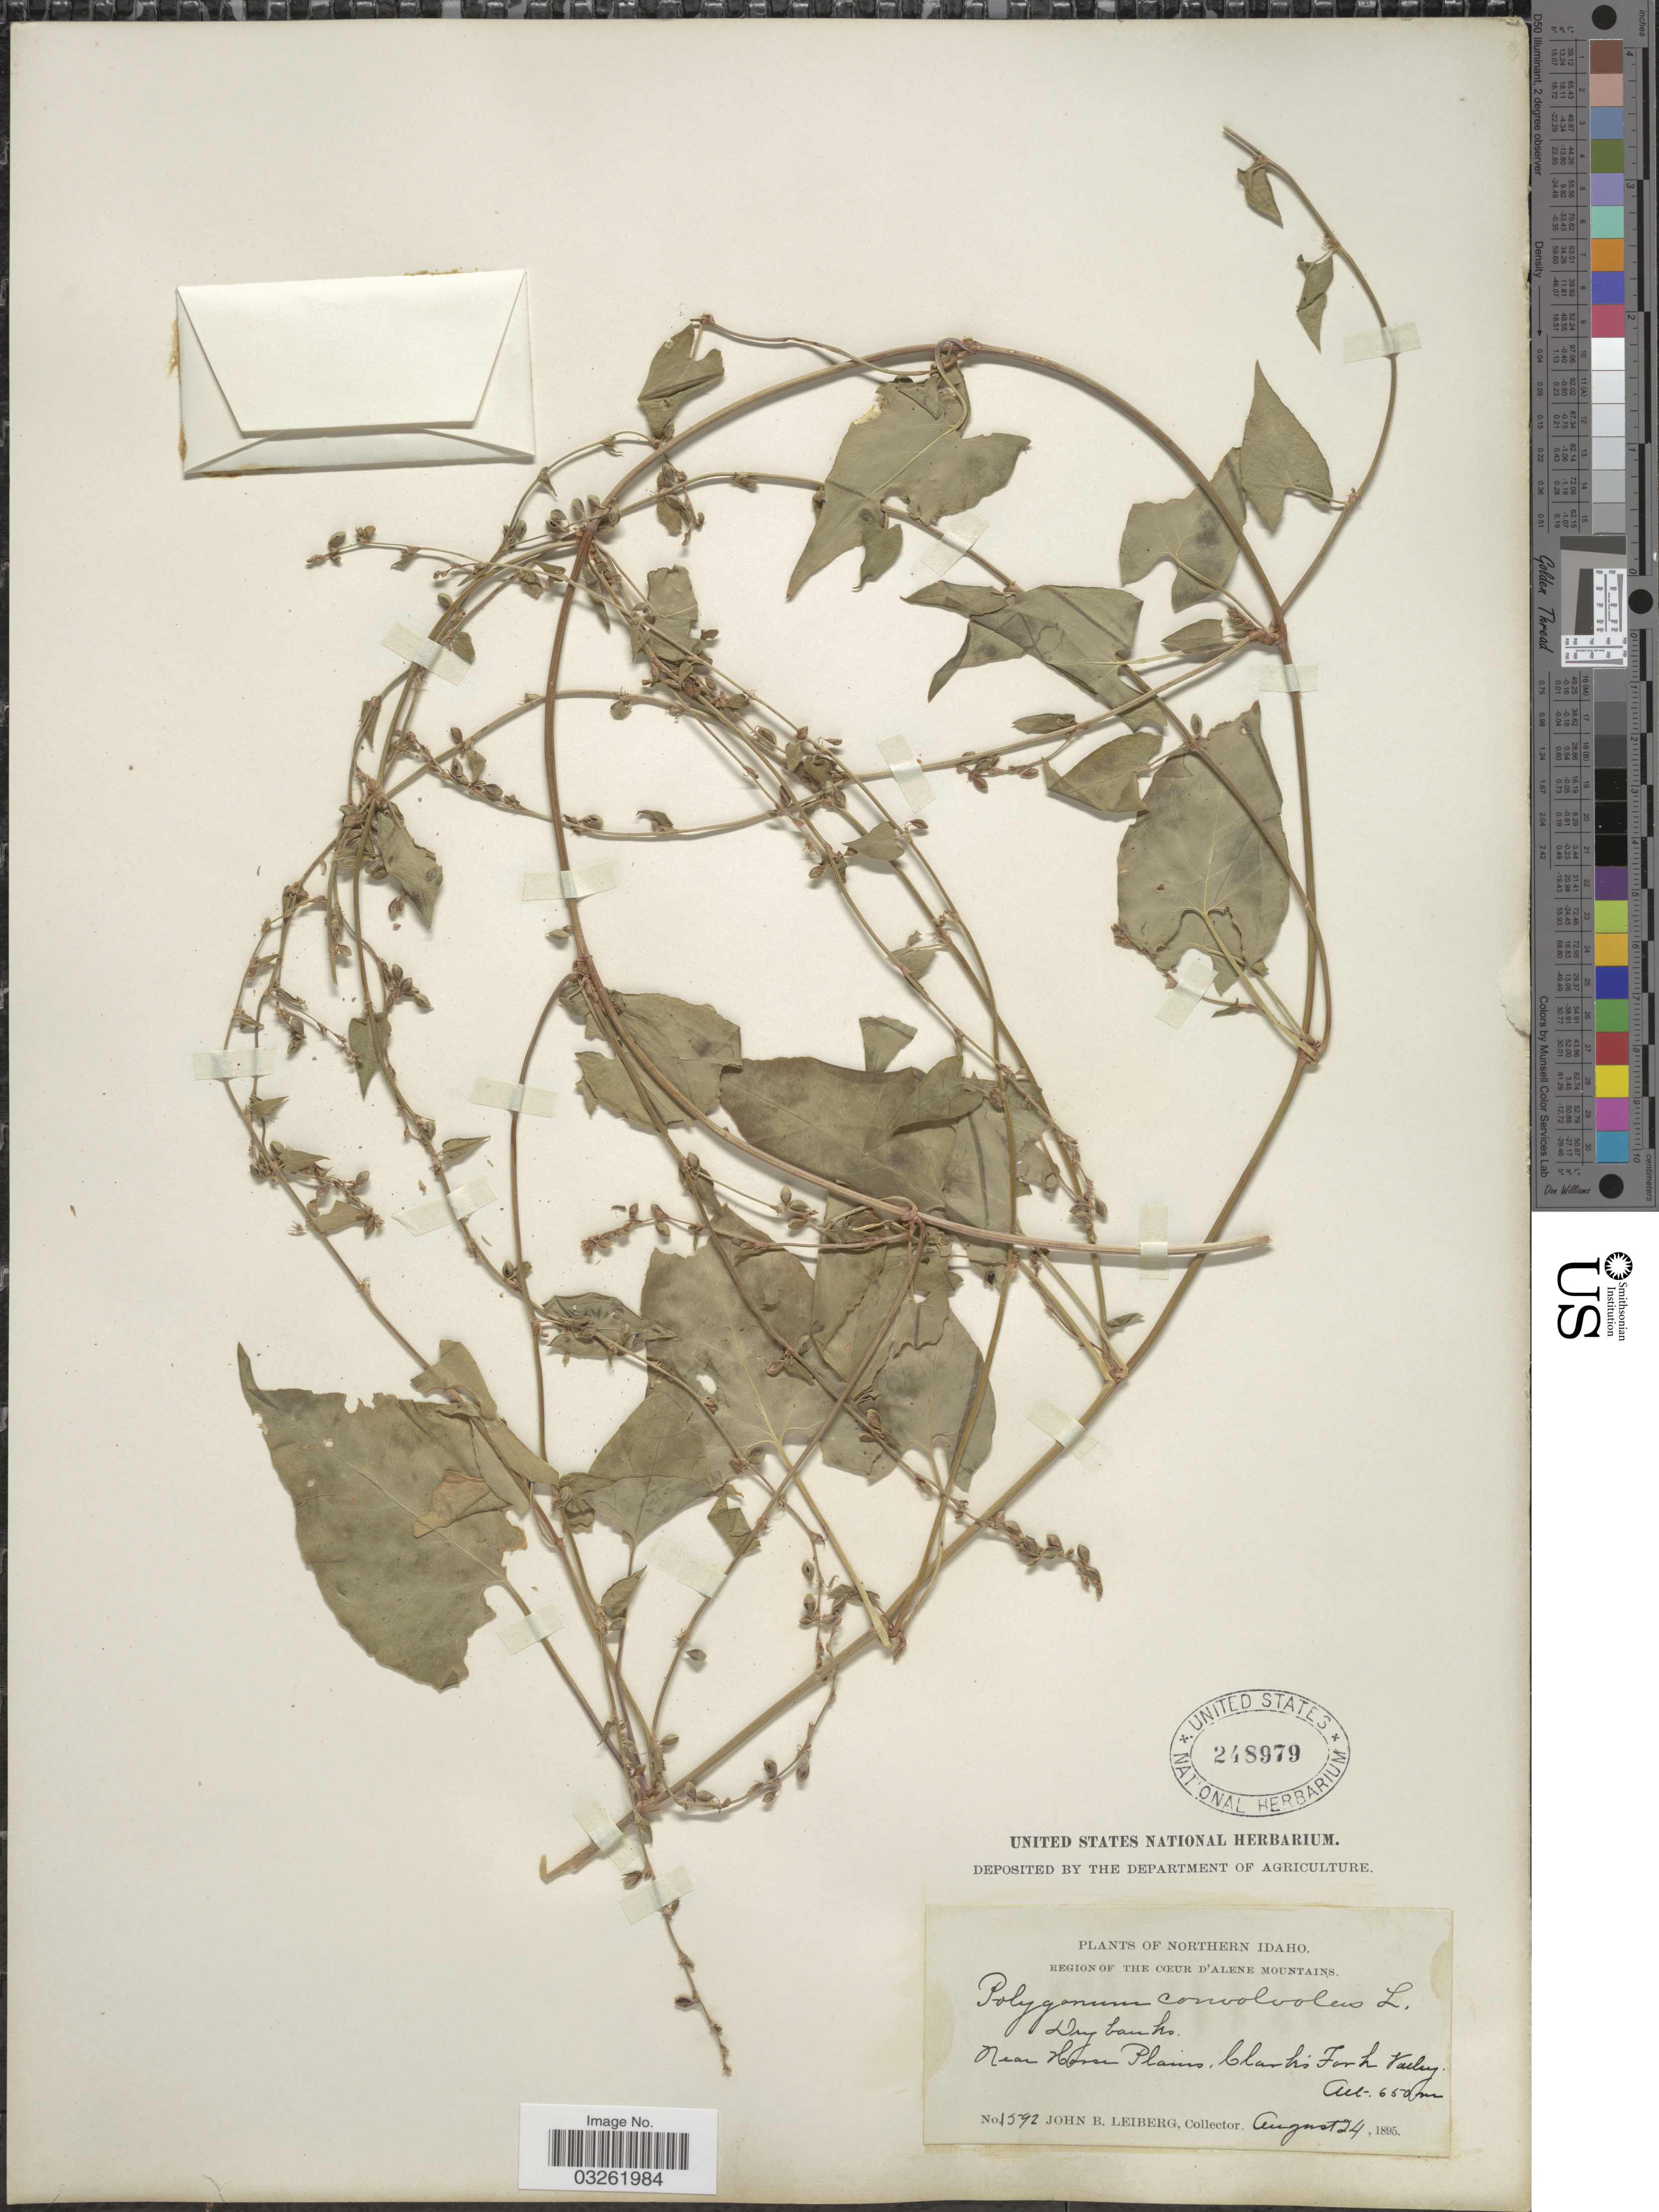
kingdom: Plantae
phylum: Tracheophyta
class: Magnoliopsida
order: Caryophyllales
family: Polygonaceae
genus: Fallopia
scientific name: Fallopia convolvulus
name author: (L.) Á. Löve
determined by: Strong, M. T., (US), Smithsonian Institution - National Museum of Natural History (UNITED STATES)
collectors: J. B. Leiberg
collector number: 1592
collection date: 1895-08-24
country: United States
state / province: Idaho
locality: Northern Idaho. Region of the Coeur d'Alene Mountains. Near Horse Plains, Clark's Fork Valley.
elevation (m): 650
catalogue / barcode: US 248979